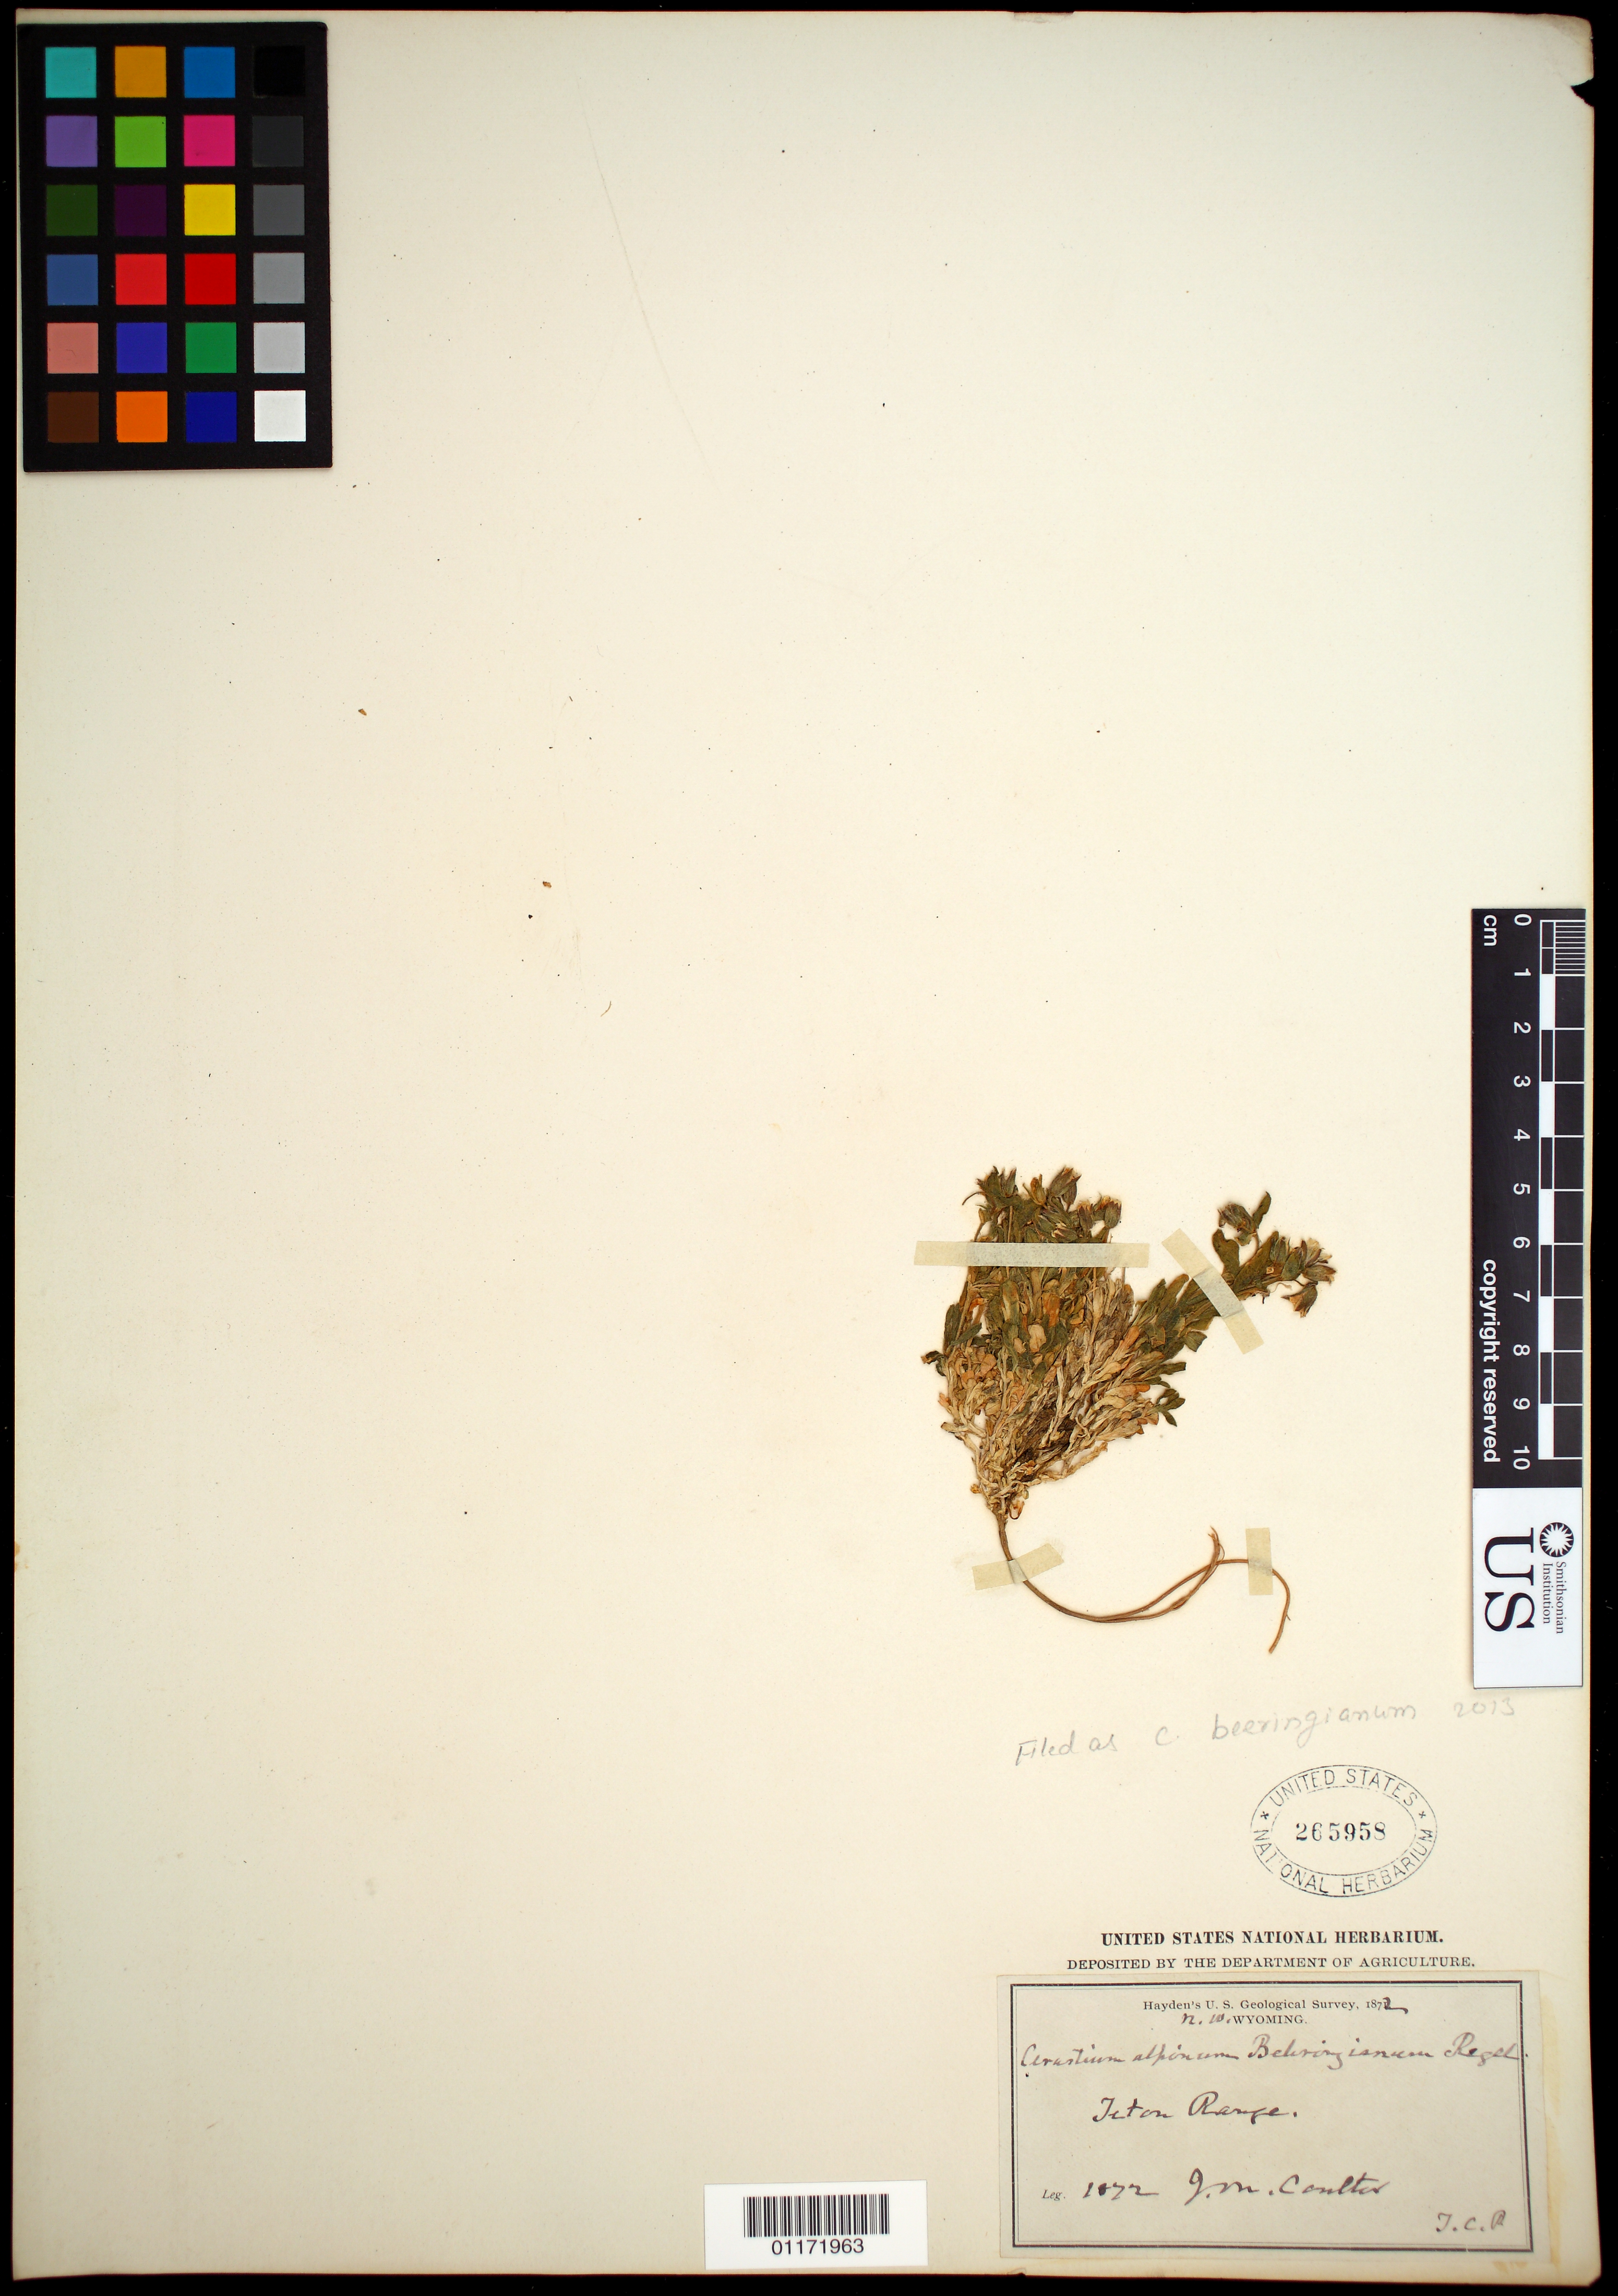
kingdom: Plantae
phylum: Tracheophyta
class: Magnoliopsida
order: Caryophyllales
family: Caryophyllaceae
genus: Cerastium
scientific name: Cerastium beeringianum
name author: Cham. & Schltdl.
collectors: J. M. Coulter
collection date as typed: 1872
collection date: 1872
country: United States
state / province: Wyoming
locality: Teton Range.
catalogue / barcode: US 265958